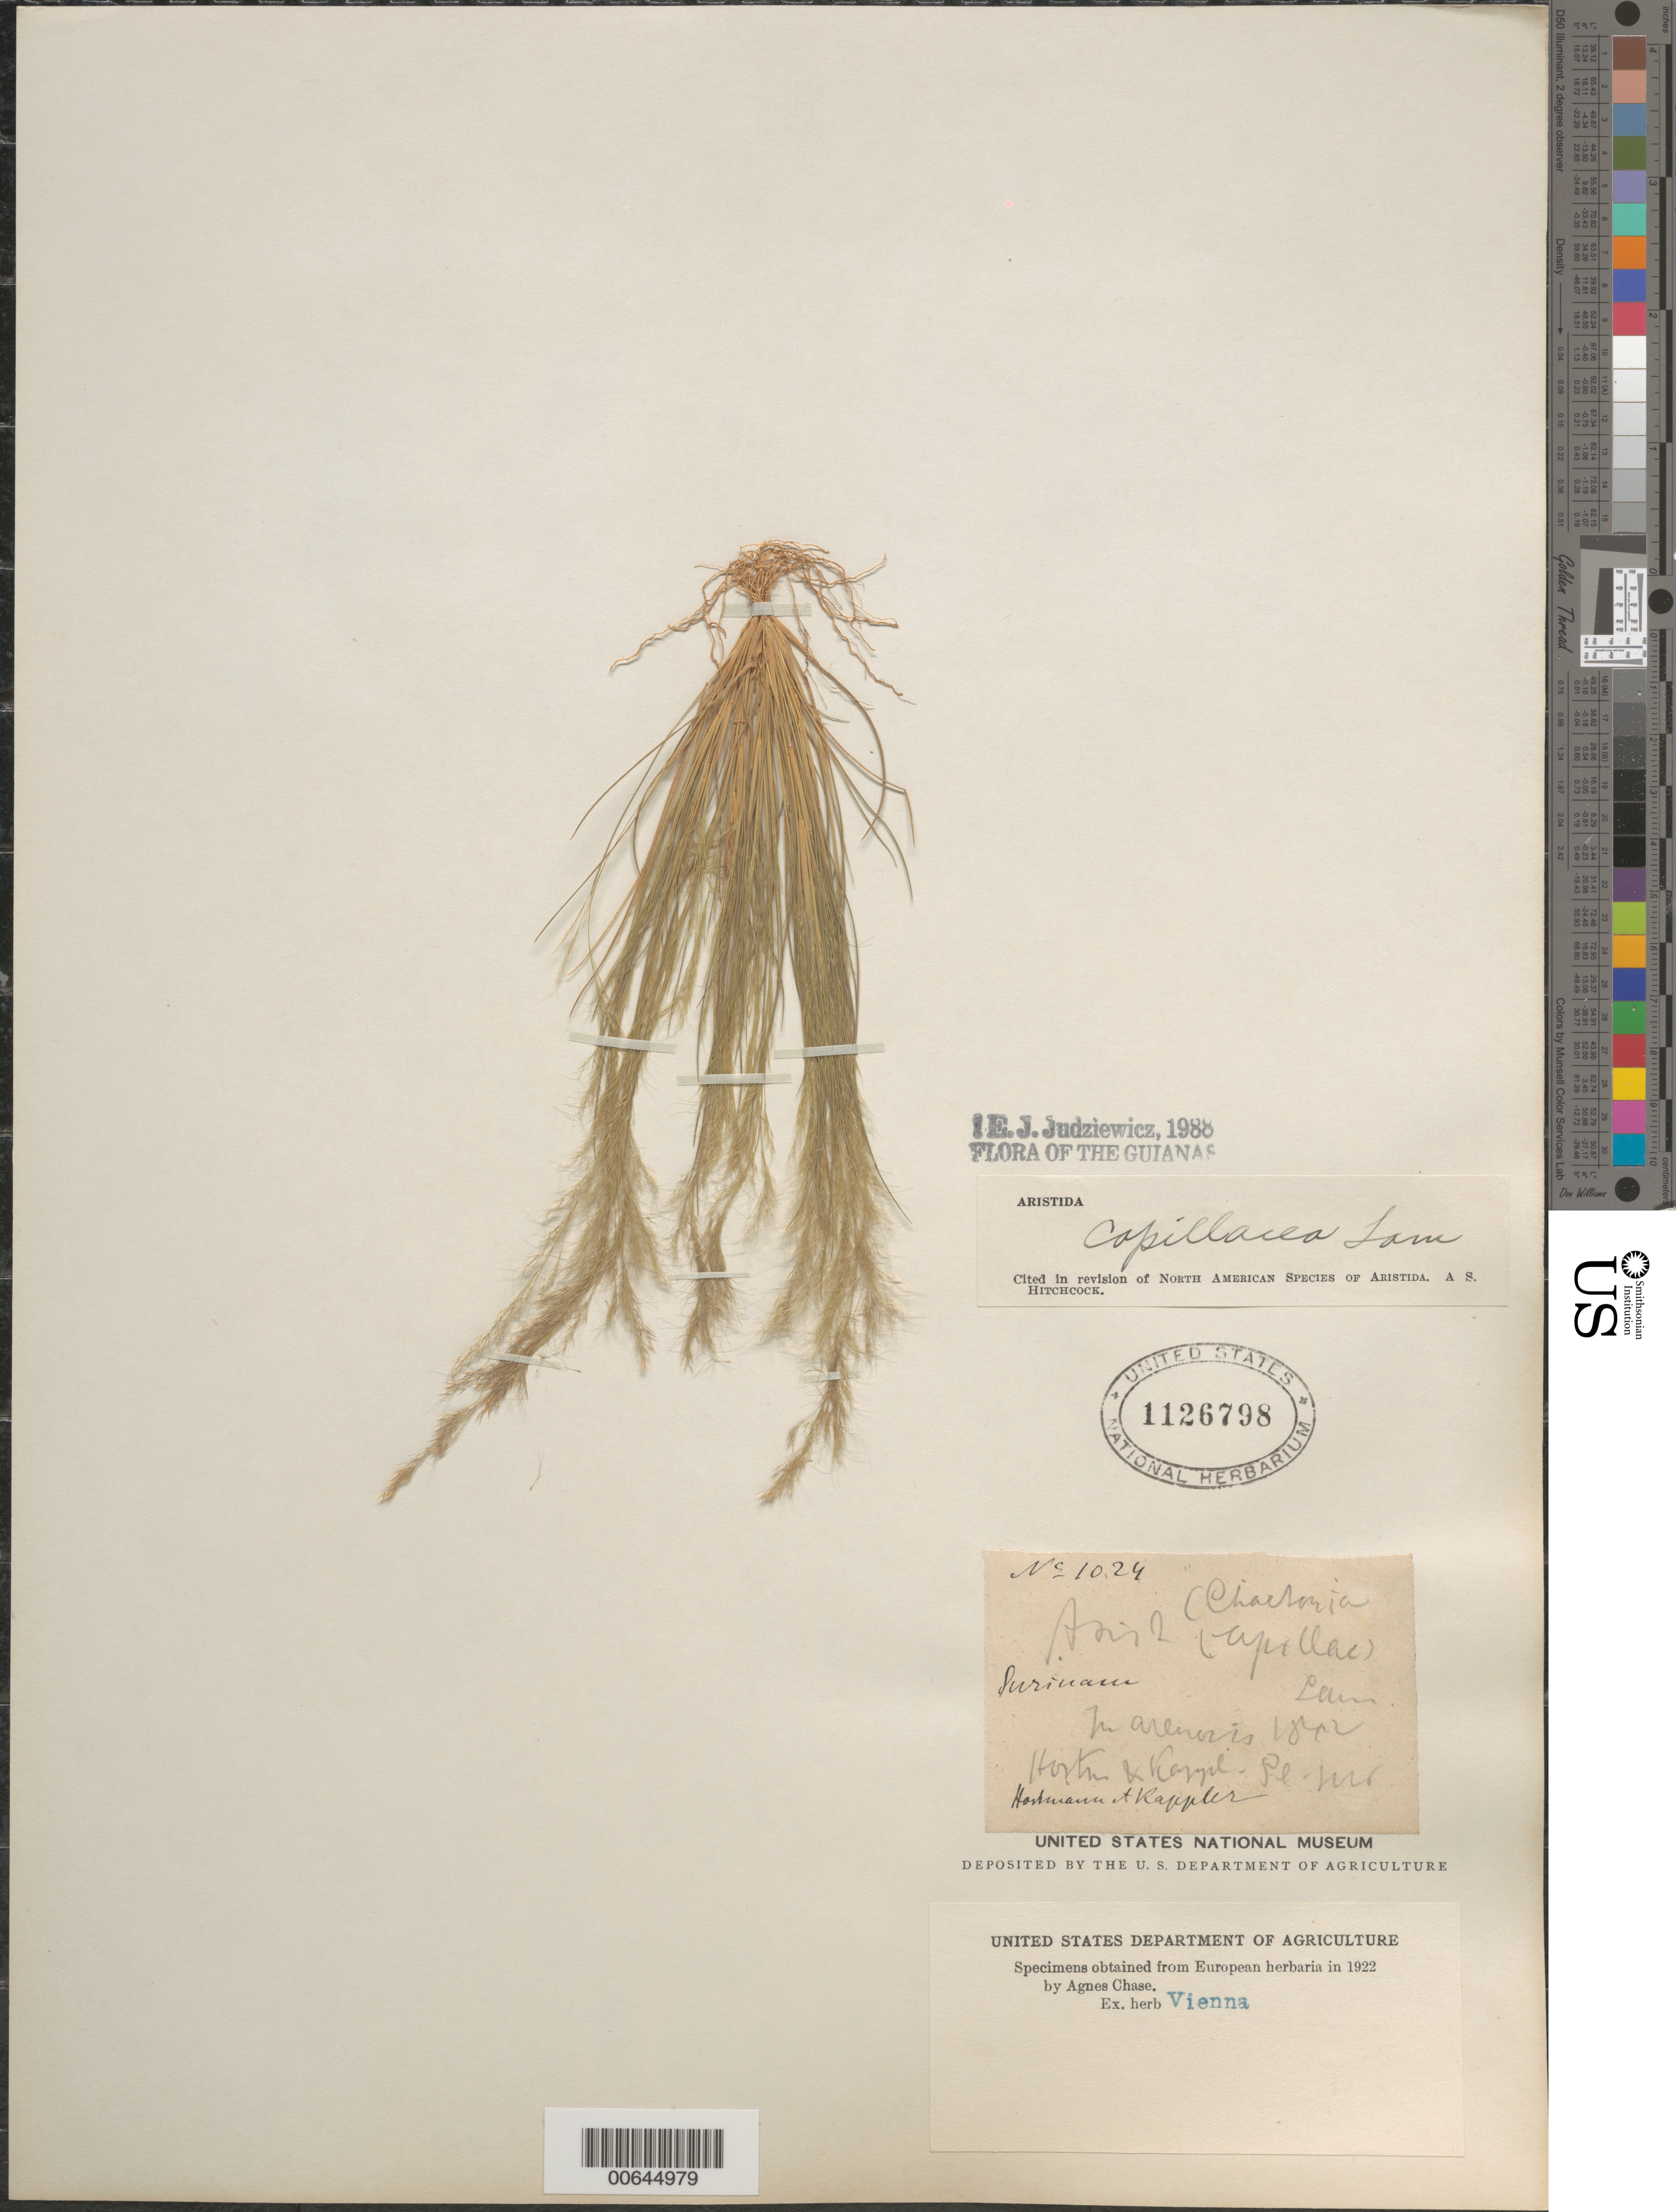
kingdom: Plantae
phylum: Tracheophyta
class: Liliopsida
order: Poales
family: Poaceae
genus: Aristida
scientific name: Aristida capillacea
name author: Lam.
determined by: Judziewicz, E. J.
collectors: F. Hostmann & A. Kappler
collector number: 1024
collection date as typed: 1842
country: Suriname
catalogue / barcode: US 1126798